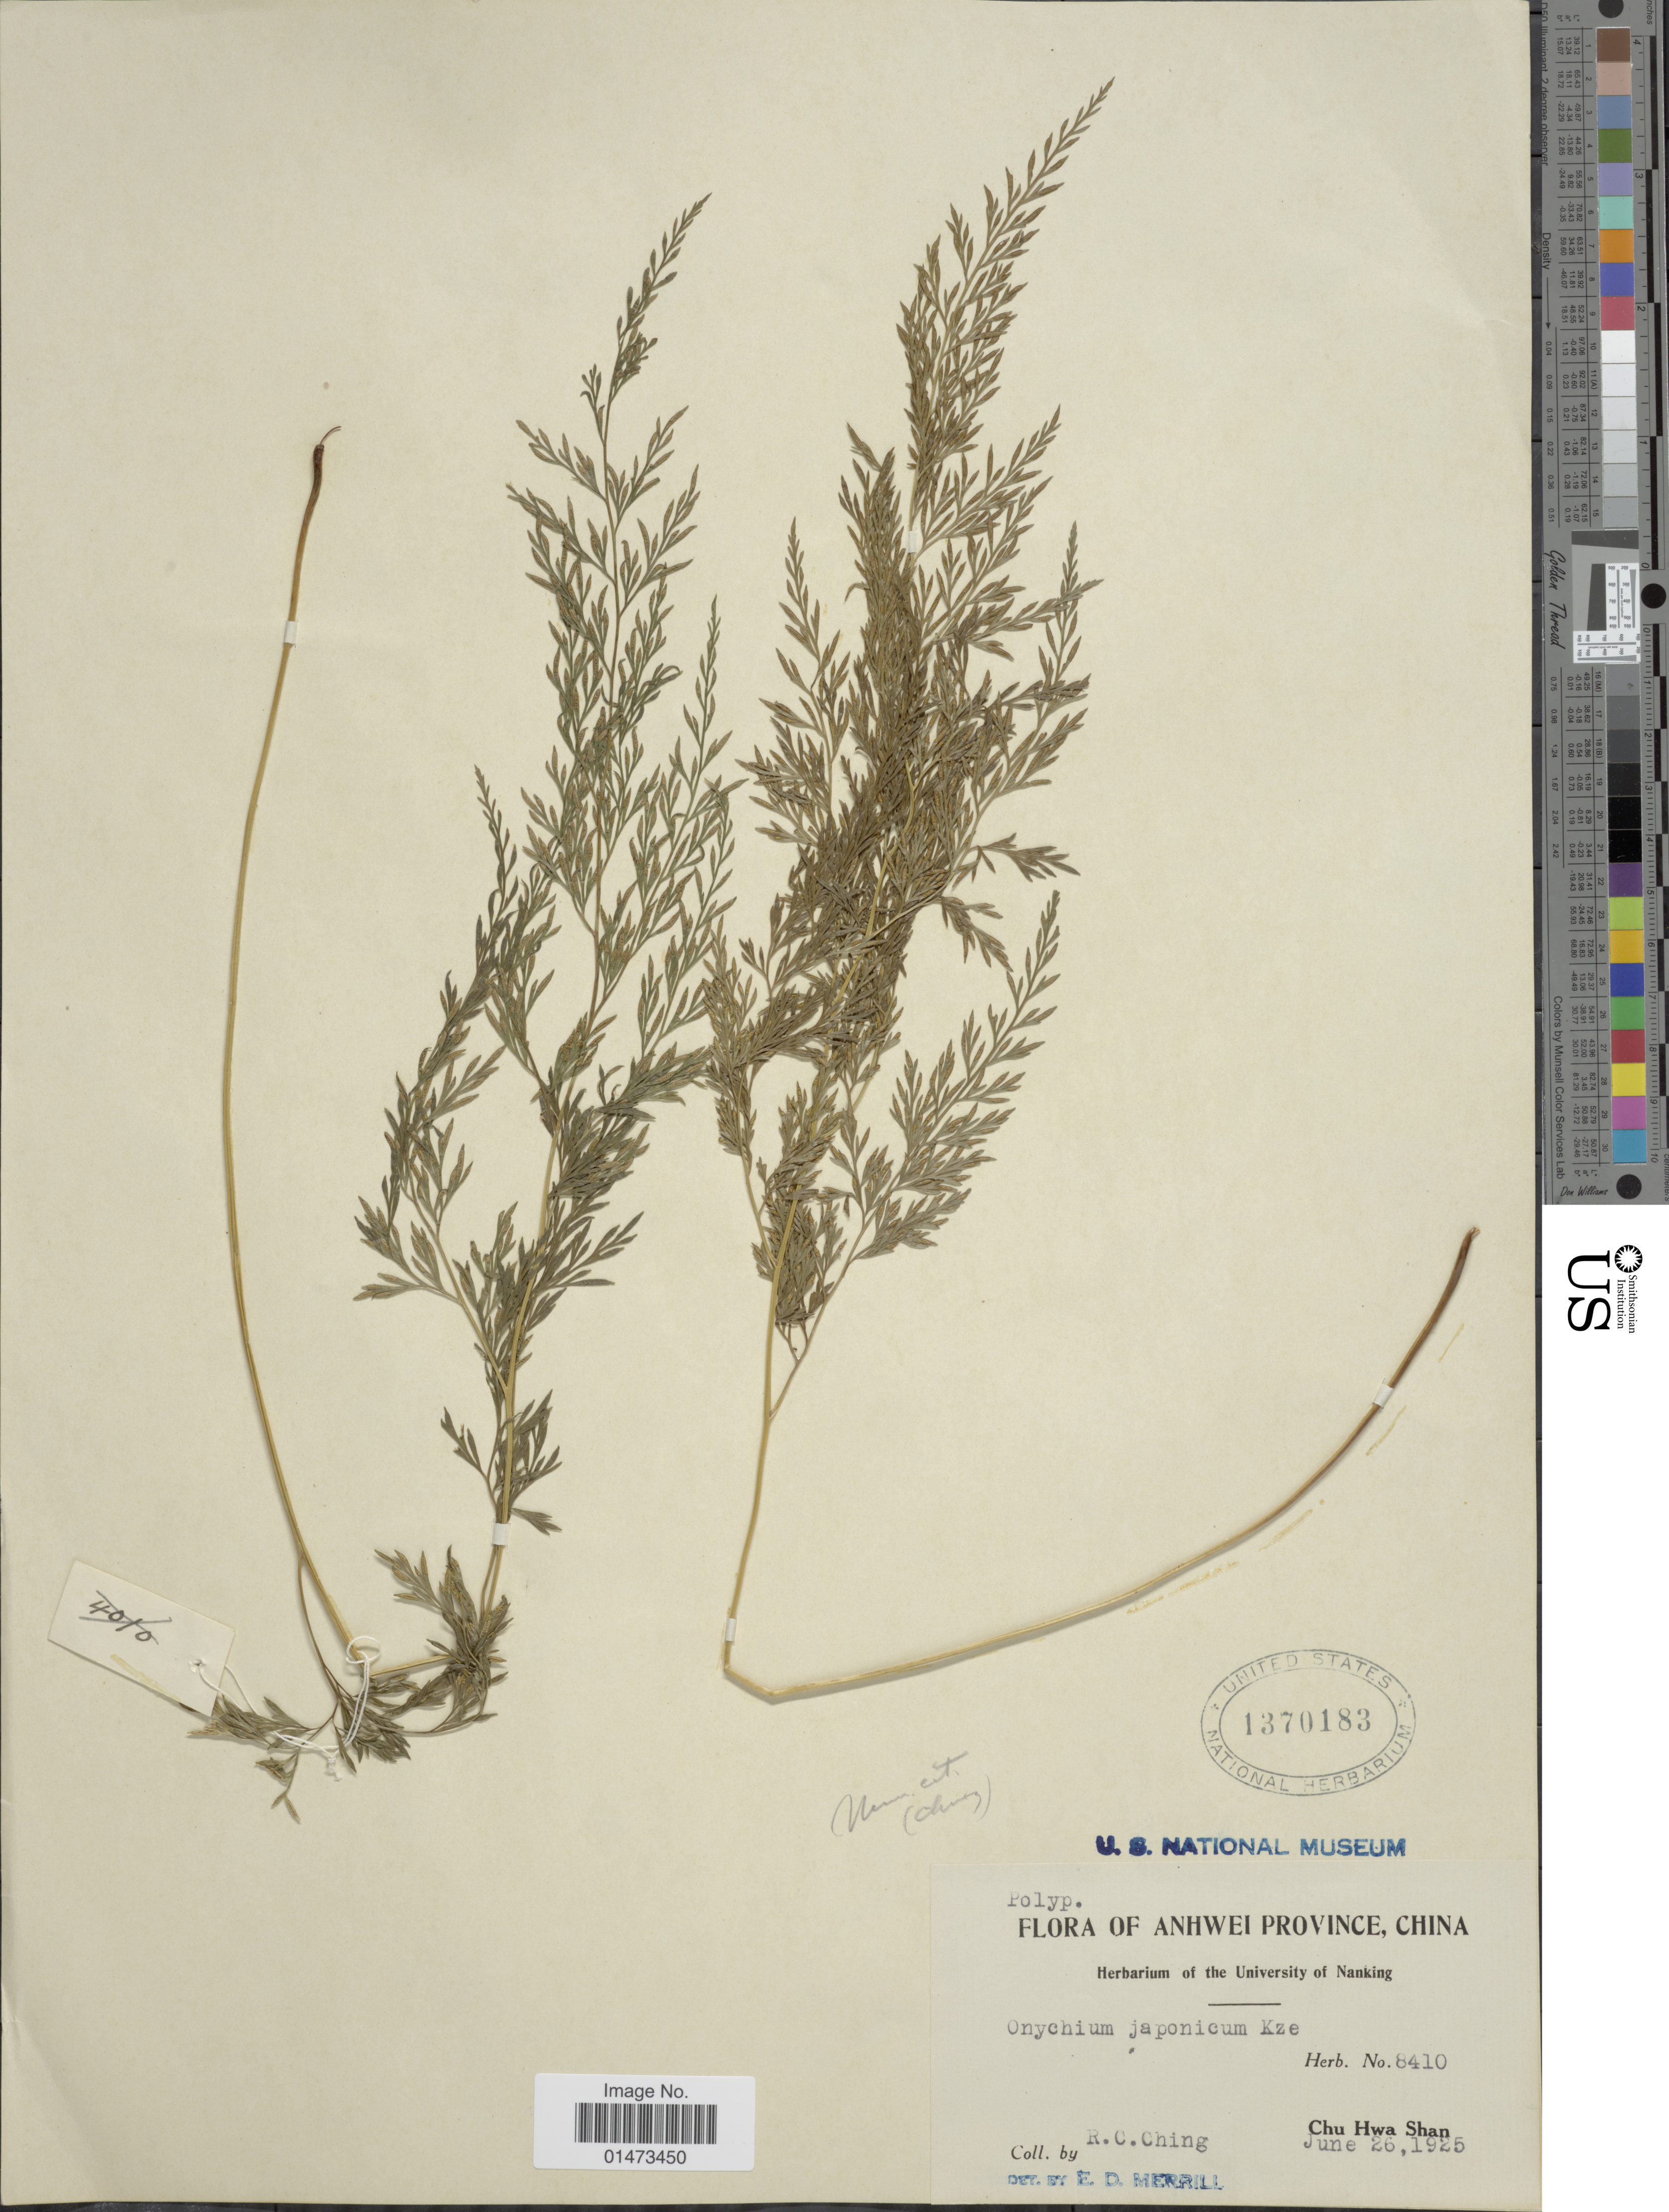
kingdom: Plantae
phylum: Tracheophyta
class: Polypodiopsida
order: Polypodiales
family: Pteridaceae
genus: Onychium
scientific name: Onychium japonicum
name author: (Thunb.) Kunze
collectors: R. C. Ching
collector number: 8410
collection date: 1925-06-26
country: China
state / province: Anhui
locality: Anhwei Province, Chu Hwa Shan.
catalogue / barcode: US 1370183